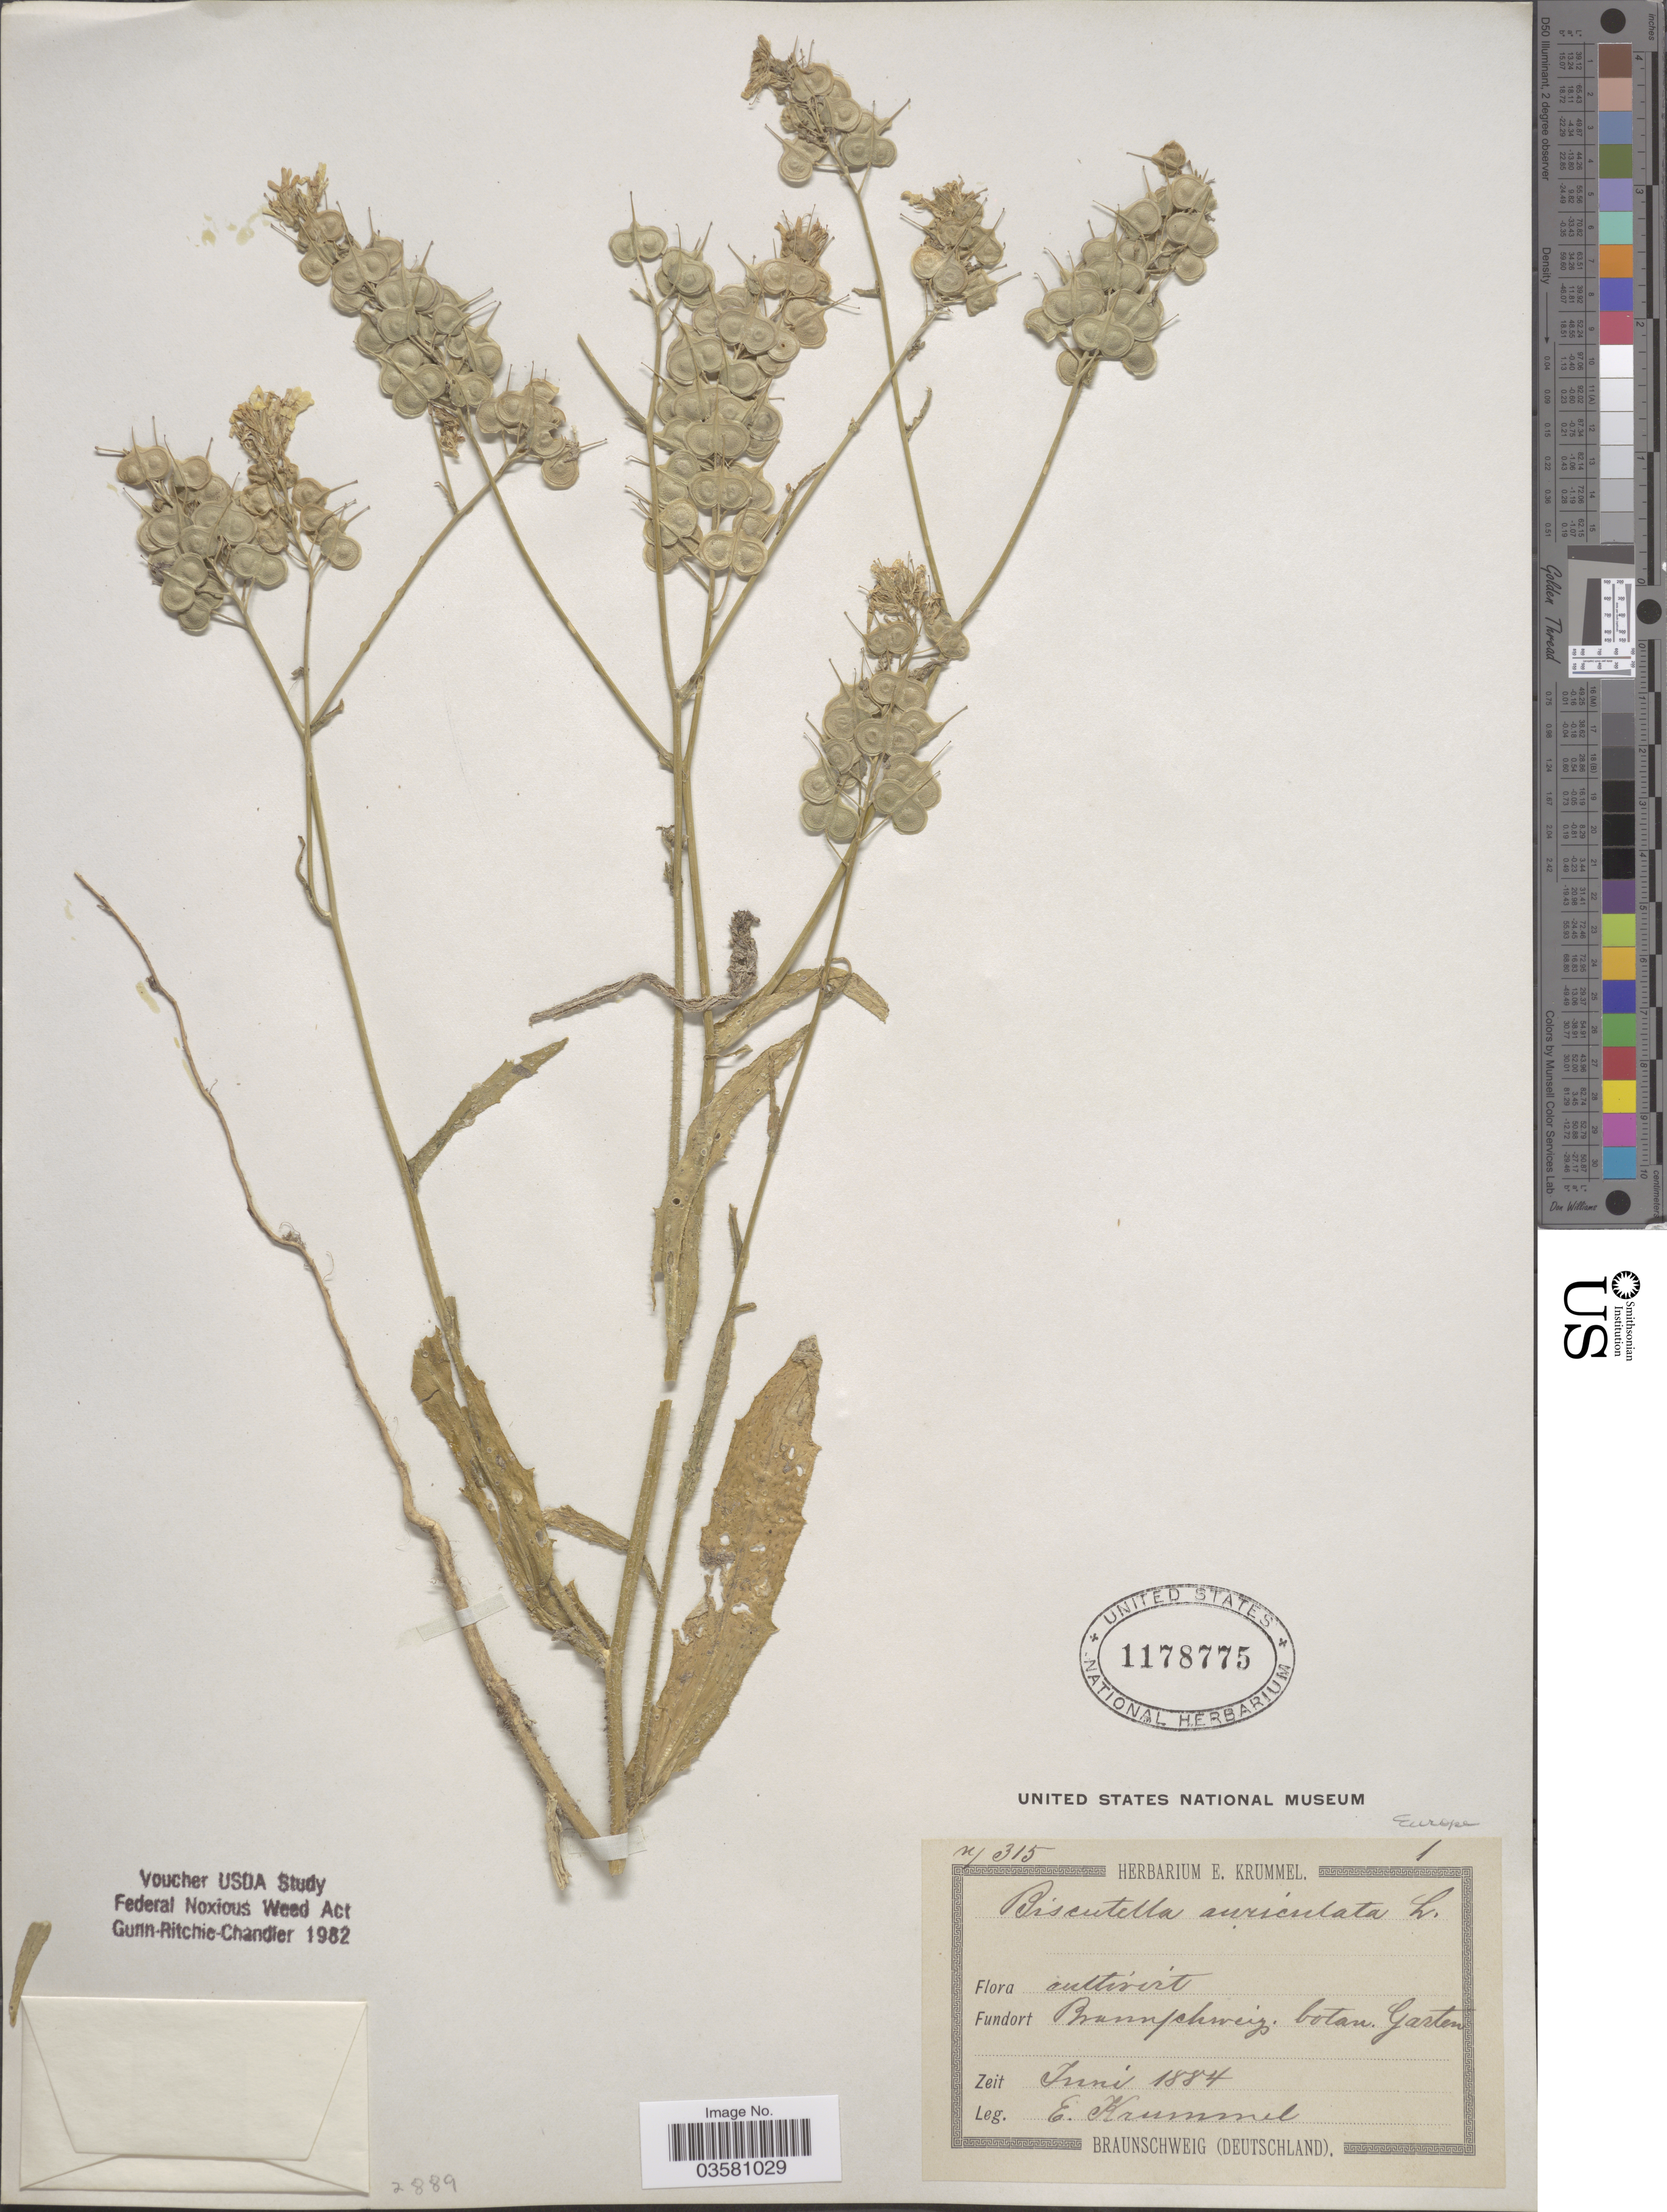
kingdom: Plantae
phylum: Tracheophyta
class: Magnoliopsida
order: Brassicales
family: Brassicaceae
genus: Biscutella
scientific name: Biscutella auriculata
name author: L.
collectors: E. Krummel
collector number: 315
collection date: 1884-06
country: Germany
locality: Braunschweig. botan. Garten. Europe.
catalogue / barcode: US 1178775